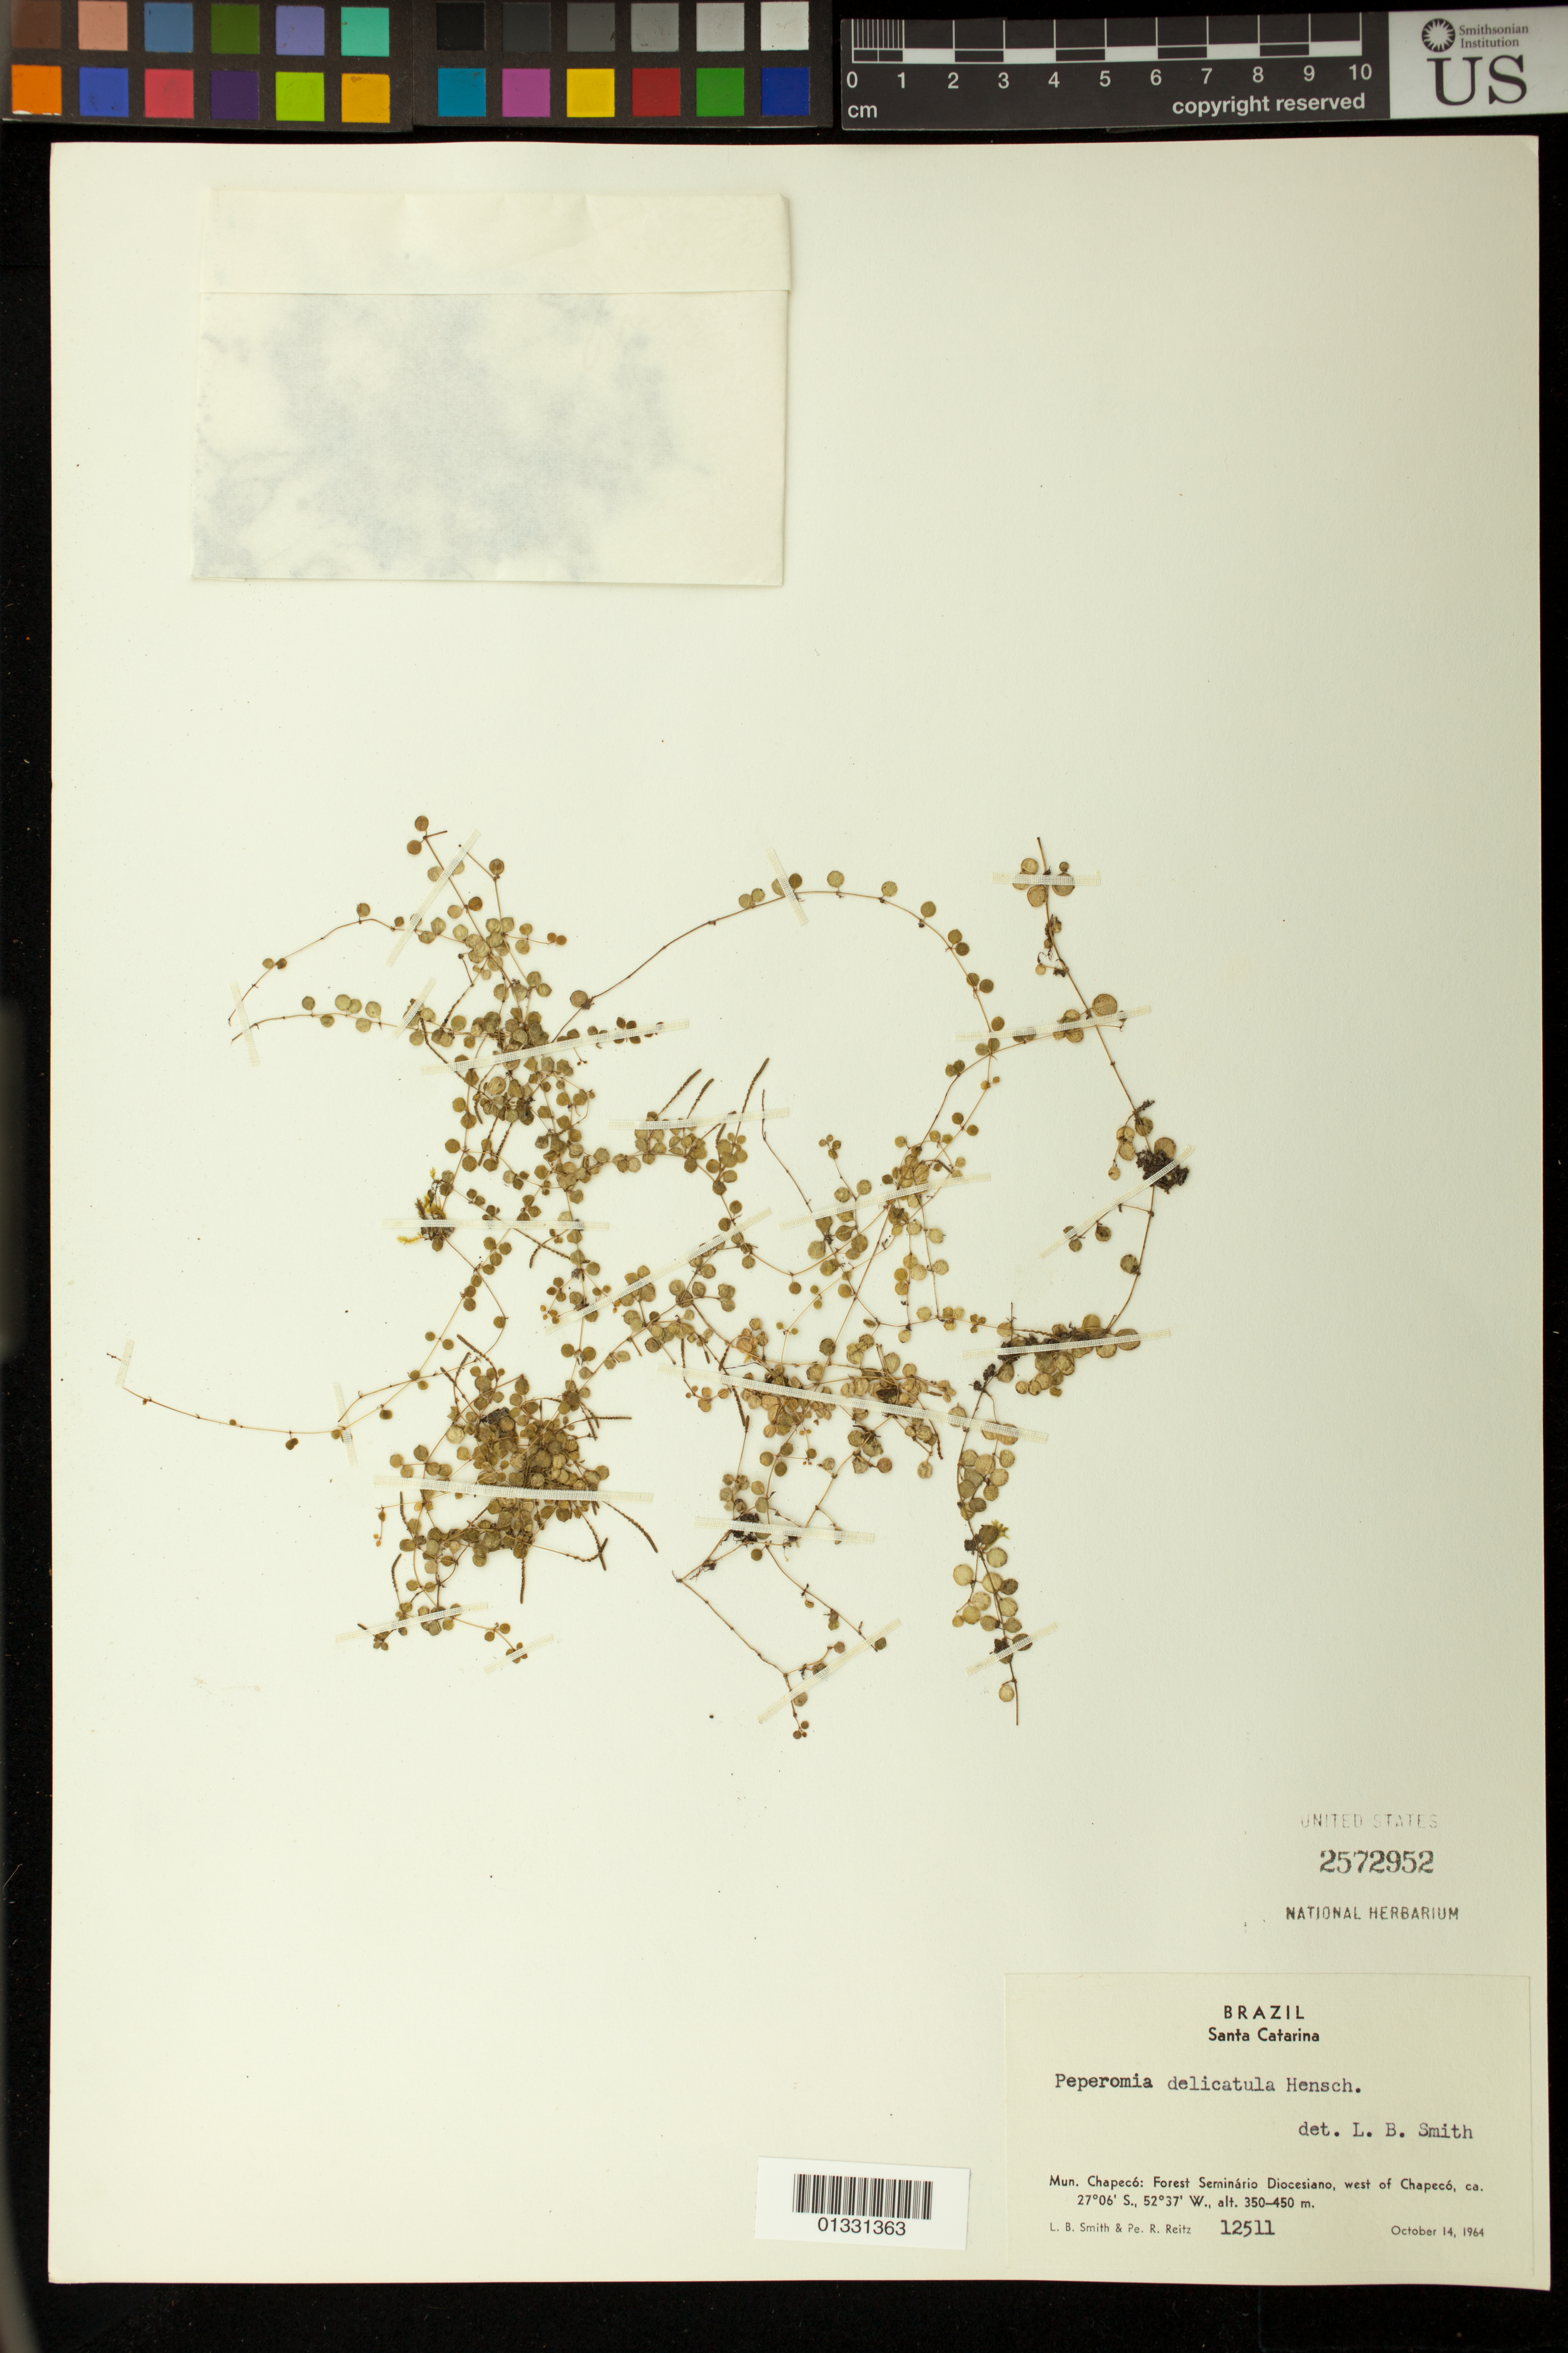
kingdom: Plantae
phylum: Tracheophyta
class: Magnoliopsida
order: Piperales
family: Piperaceae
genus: Peperomia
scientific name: Peperomia delicatula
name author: Henschen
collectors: L. Smith & R. Reitz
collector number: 12511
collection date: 1964-10-14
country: Brazil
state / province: Santa Catarina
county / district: Chapecó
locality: Forest Seminário Diocesiano, west of Chapecó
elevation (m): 350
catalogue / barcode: US 2572952